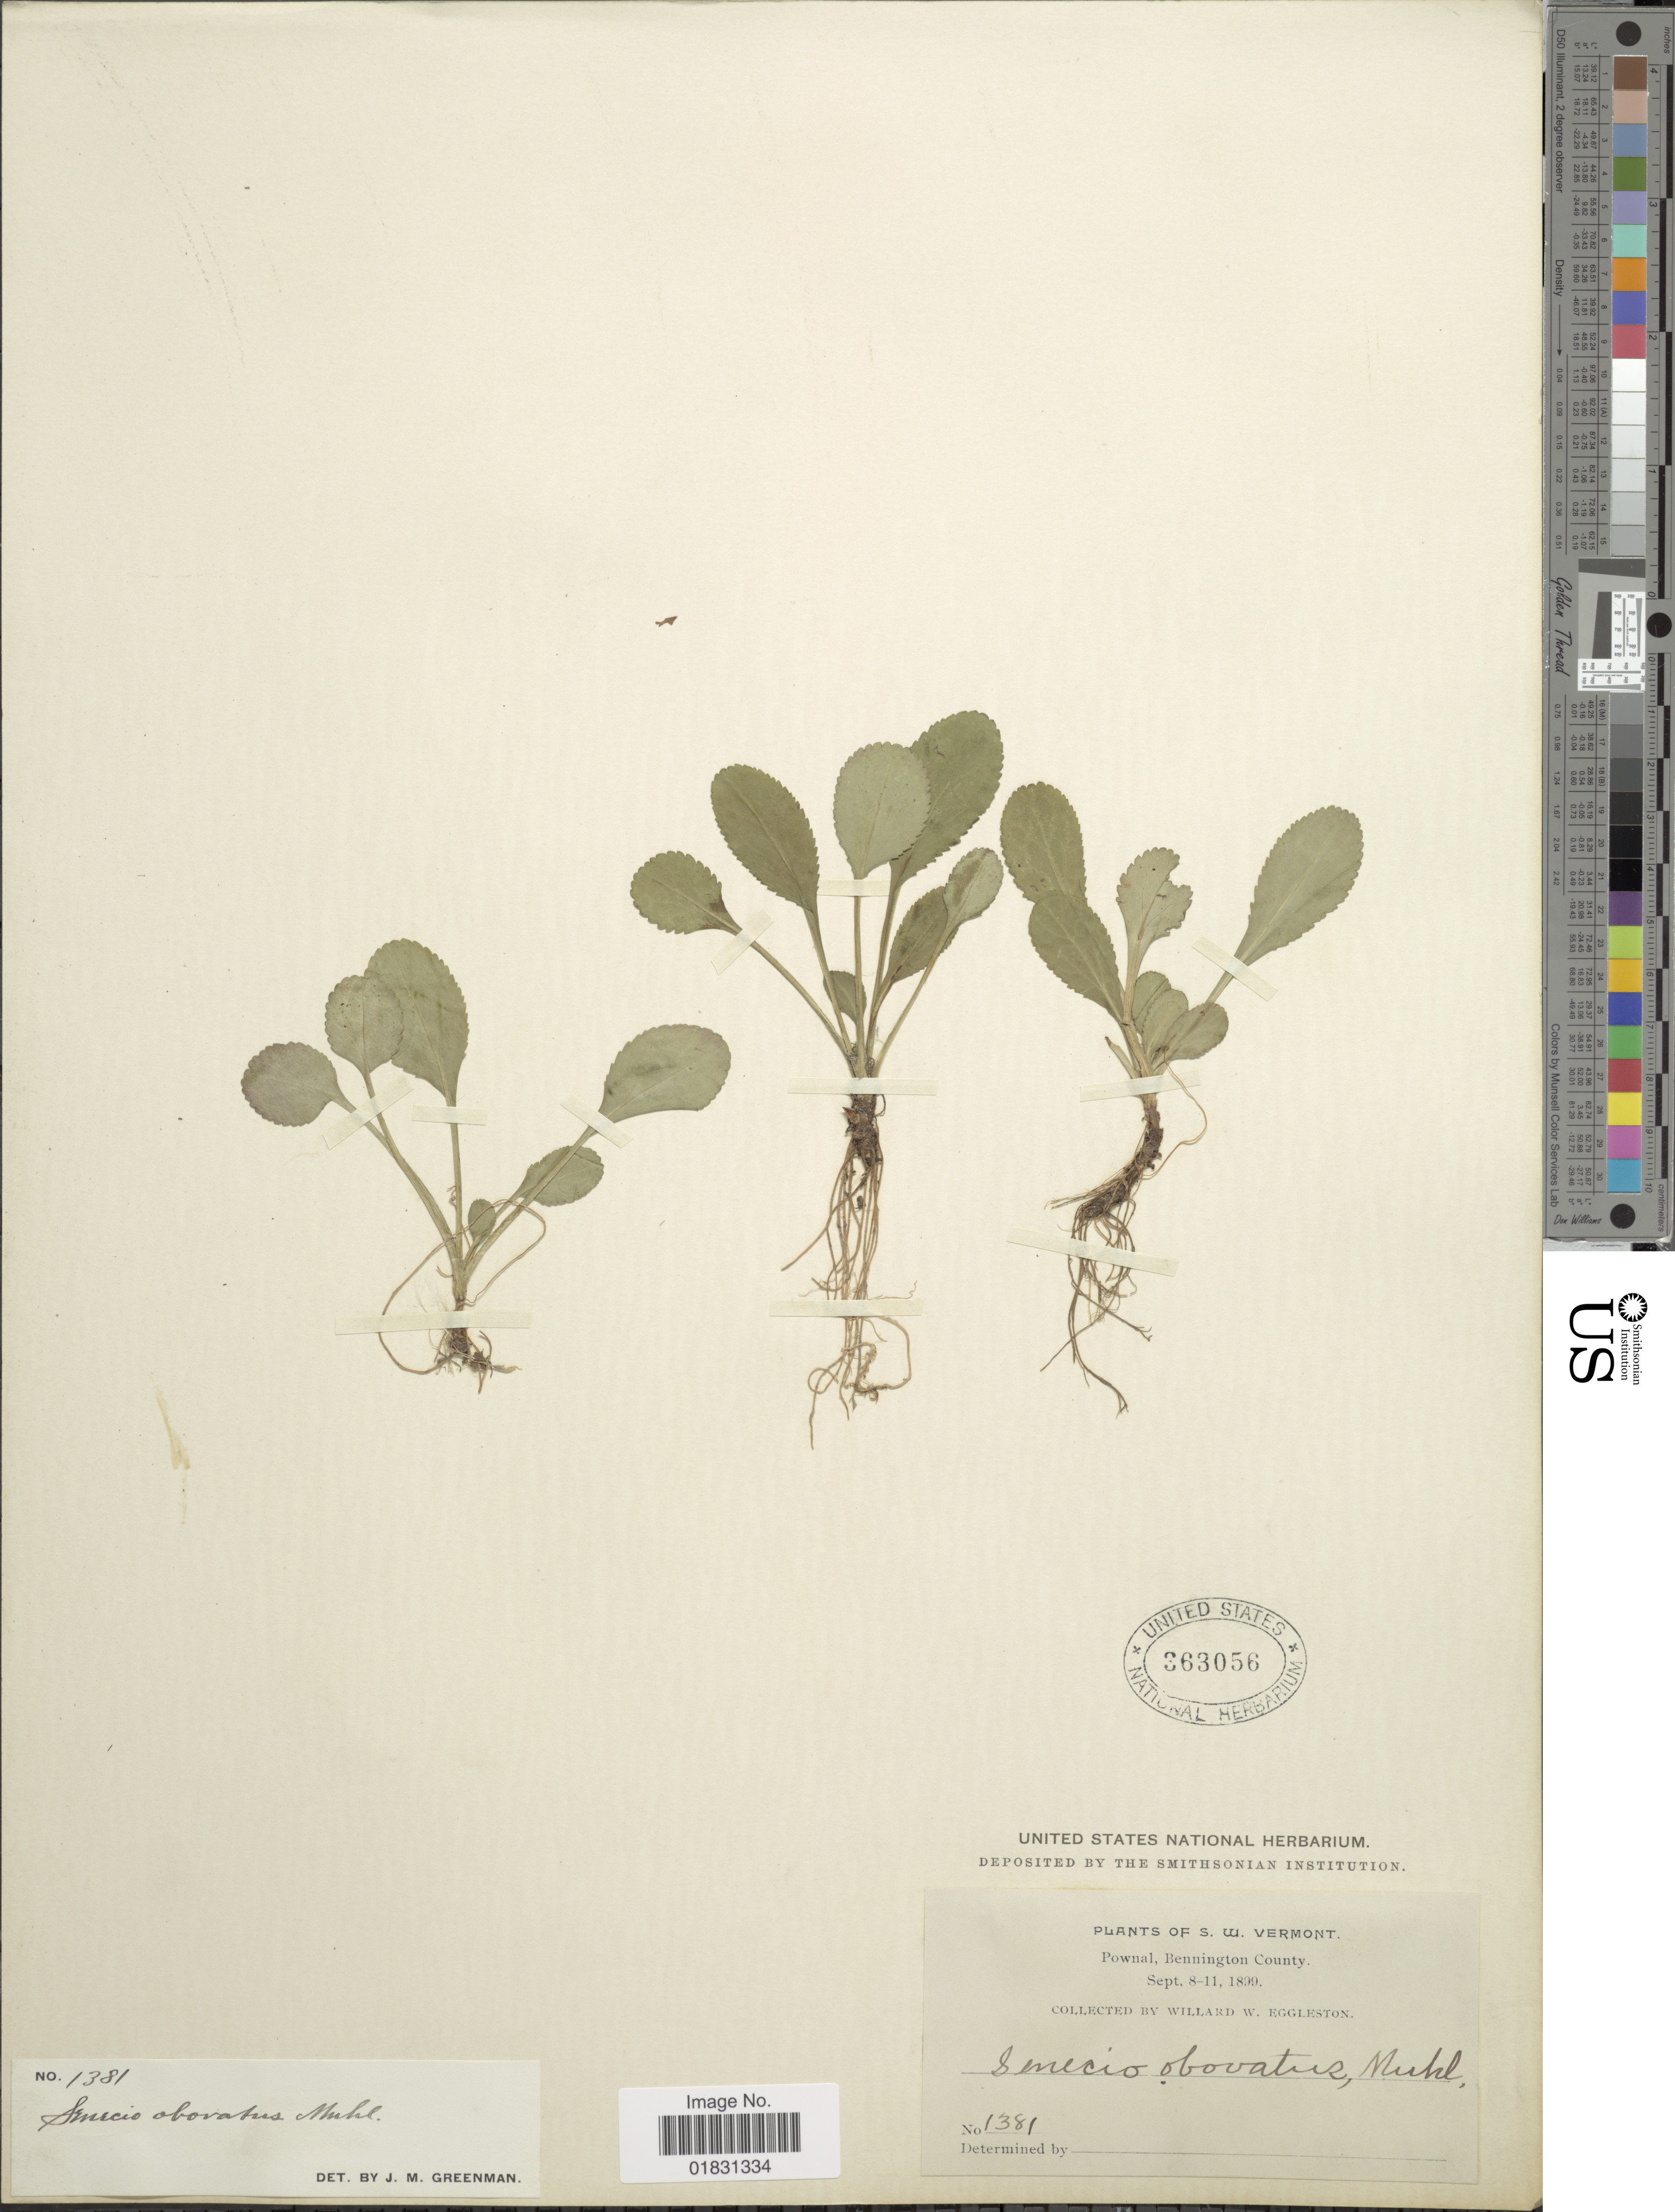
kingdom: Plantae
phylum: Tracheophyta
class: Magnoliopsida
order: Asterales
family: Asteraceae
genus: Packera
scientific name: Packera obovata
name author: (Muhl. ex Willd.) W.A. Weber & Á. Löve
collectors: W. W. Eggleston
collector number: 1381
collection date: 1899-09-08/1899-09-11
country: United States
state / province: Vermont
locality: S.W. Vermont, Pownal, Bennington County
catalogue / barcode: US 363056